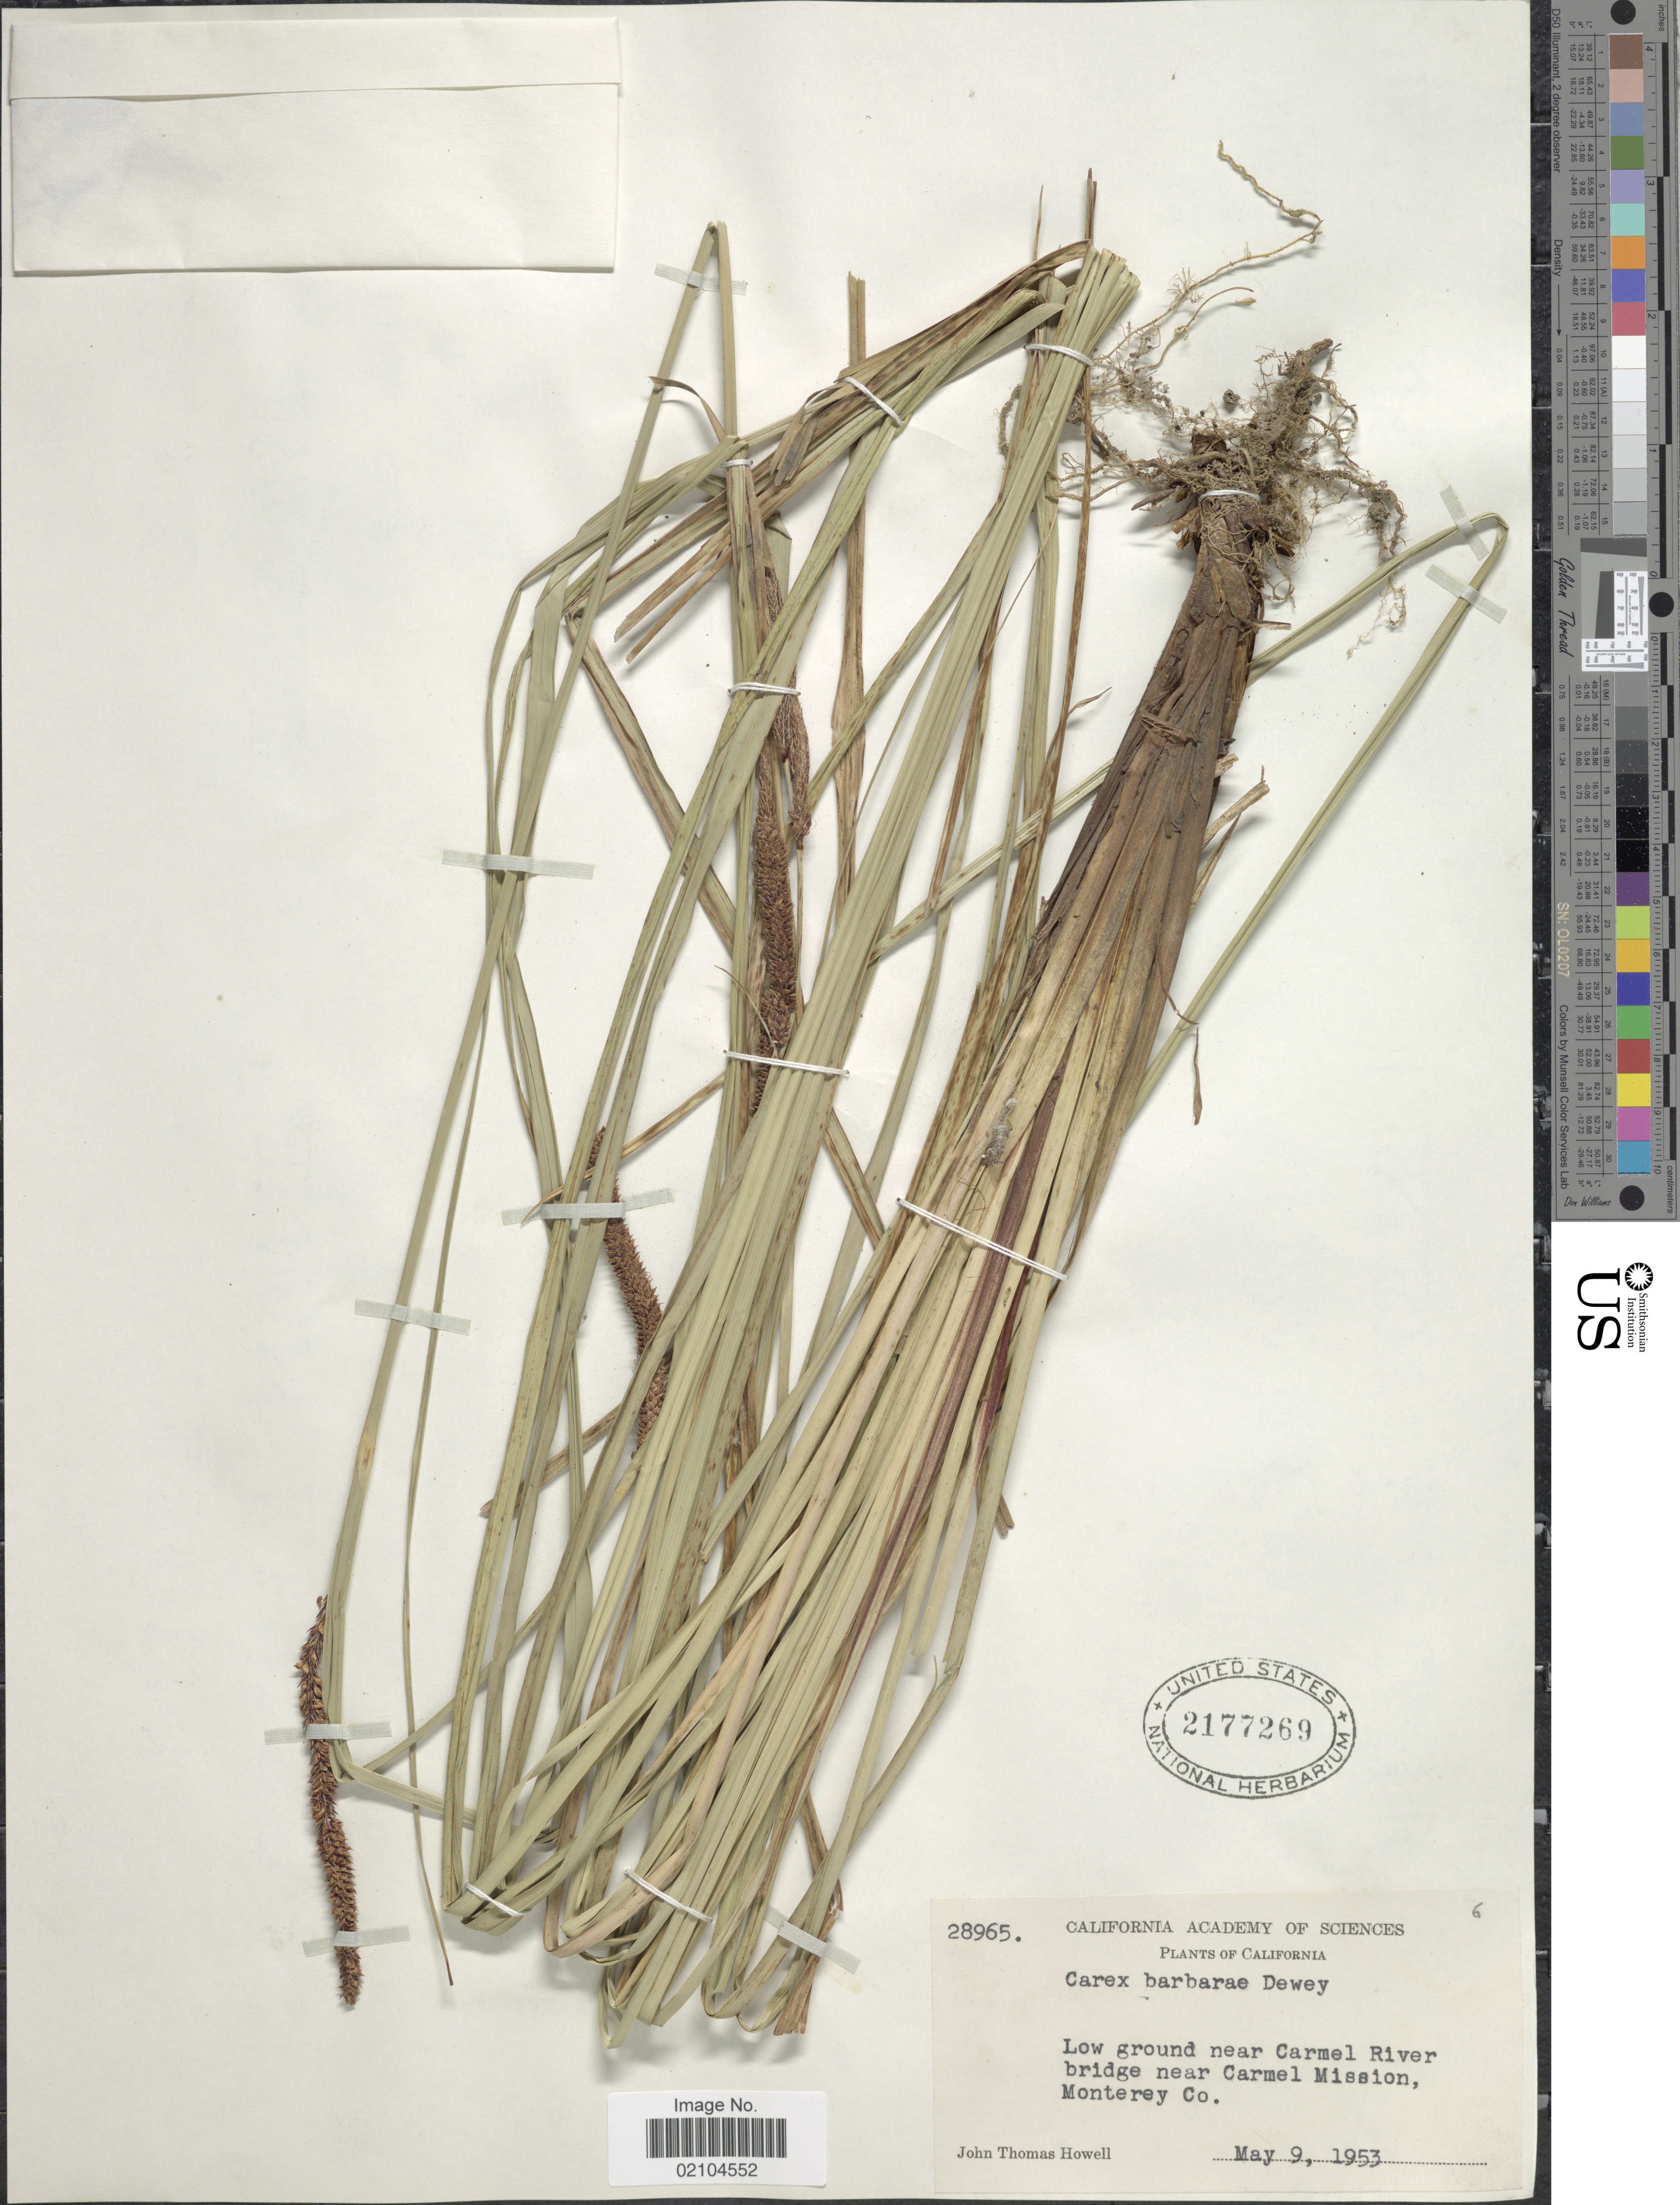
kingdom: Plantae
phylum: Tracheophyta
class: Liliopsida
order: Poales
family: Cyperaceae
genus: Carex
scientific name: Carex barbarae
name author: Dewey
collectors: J. T. Howell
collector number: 28965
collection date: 1953-05-09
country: United States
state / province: California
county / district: Monterey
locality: Low ground near Carmel River bridge near Carmel Mission, Monterey Co.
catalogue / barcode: US 2177269